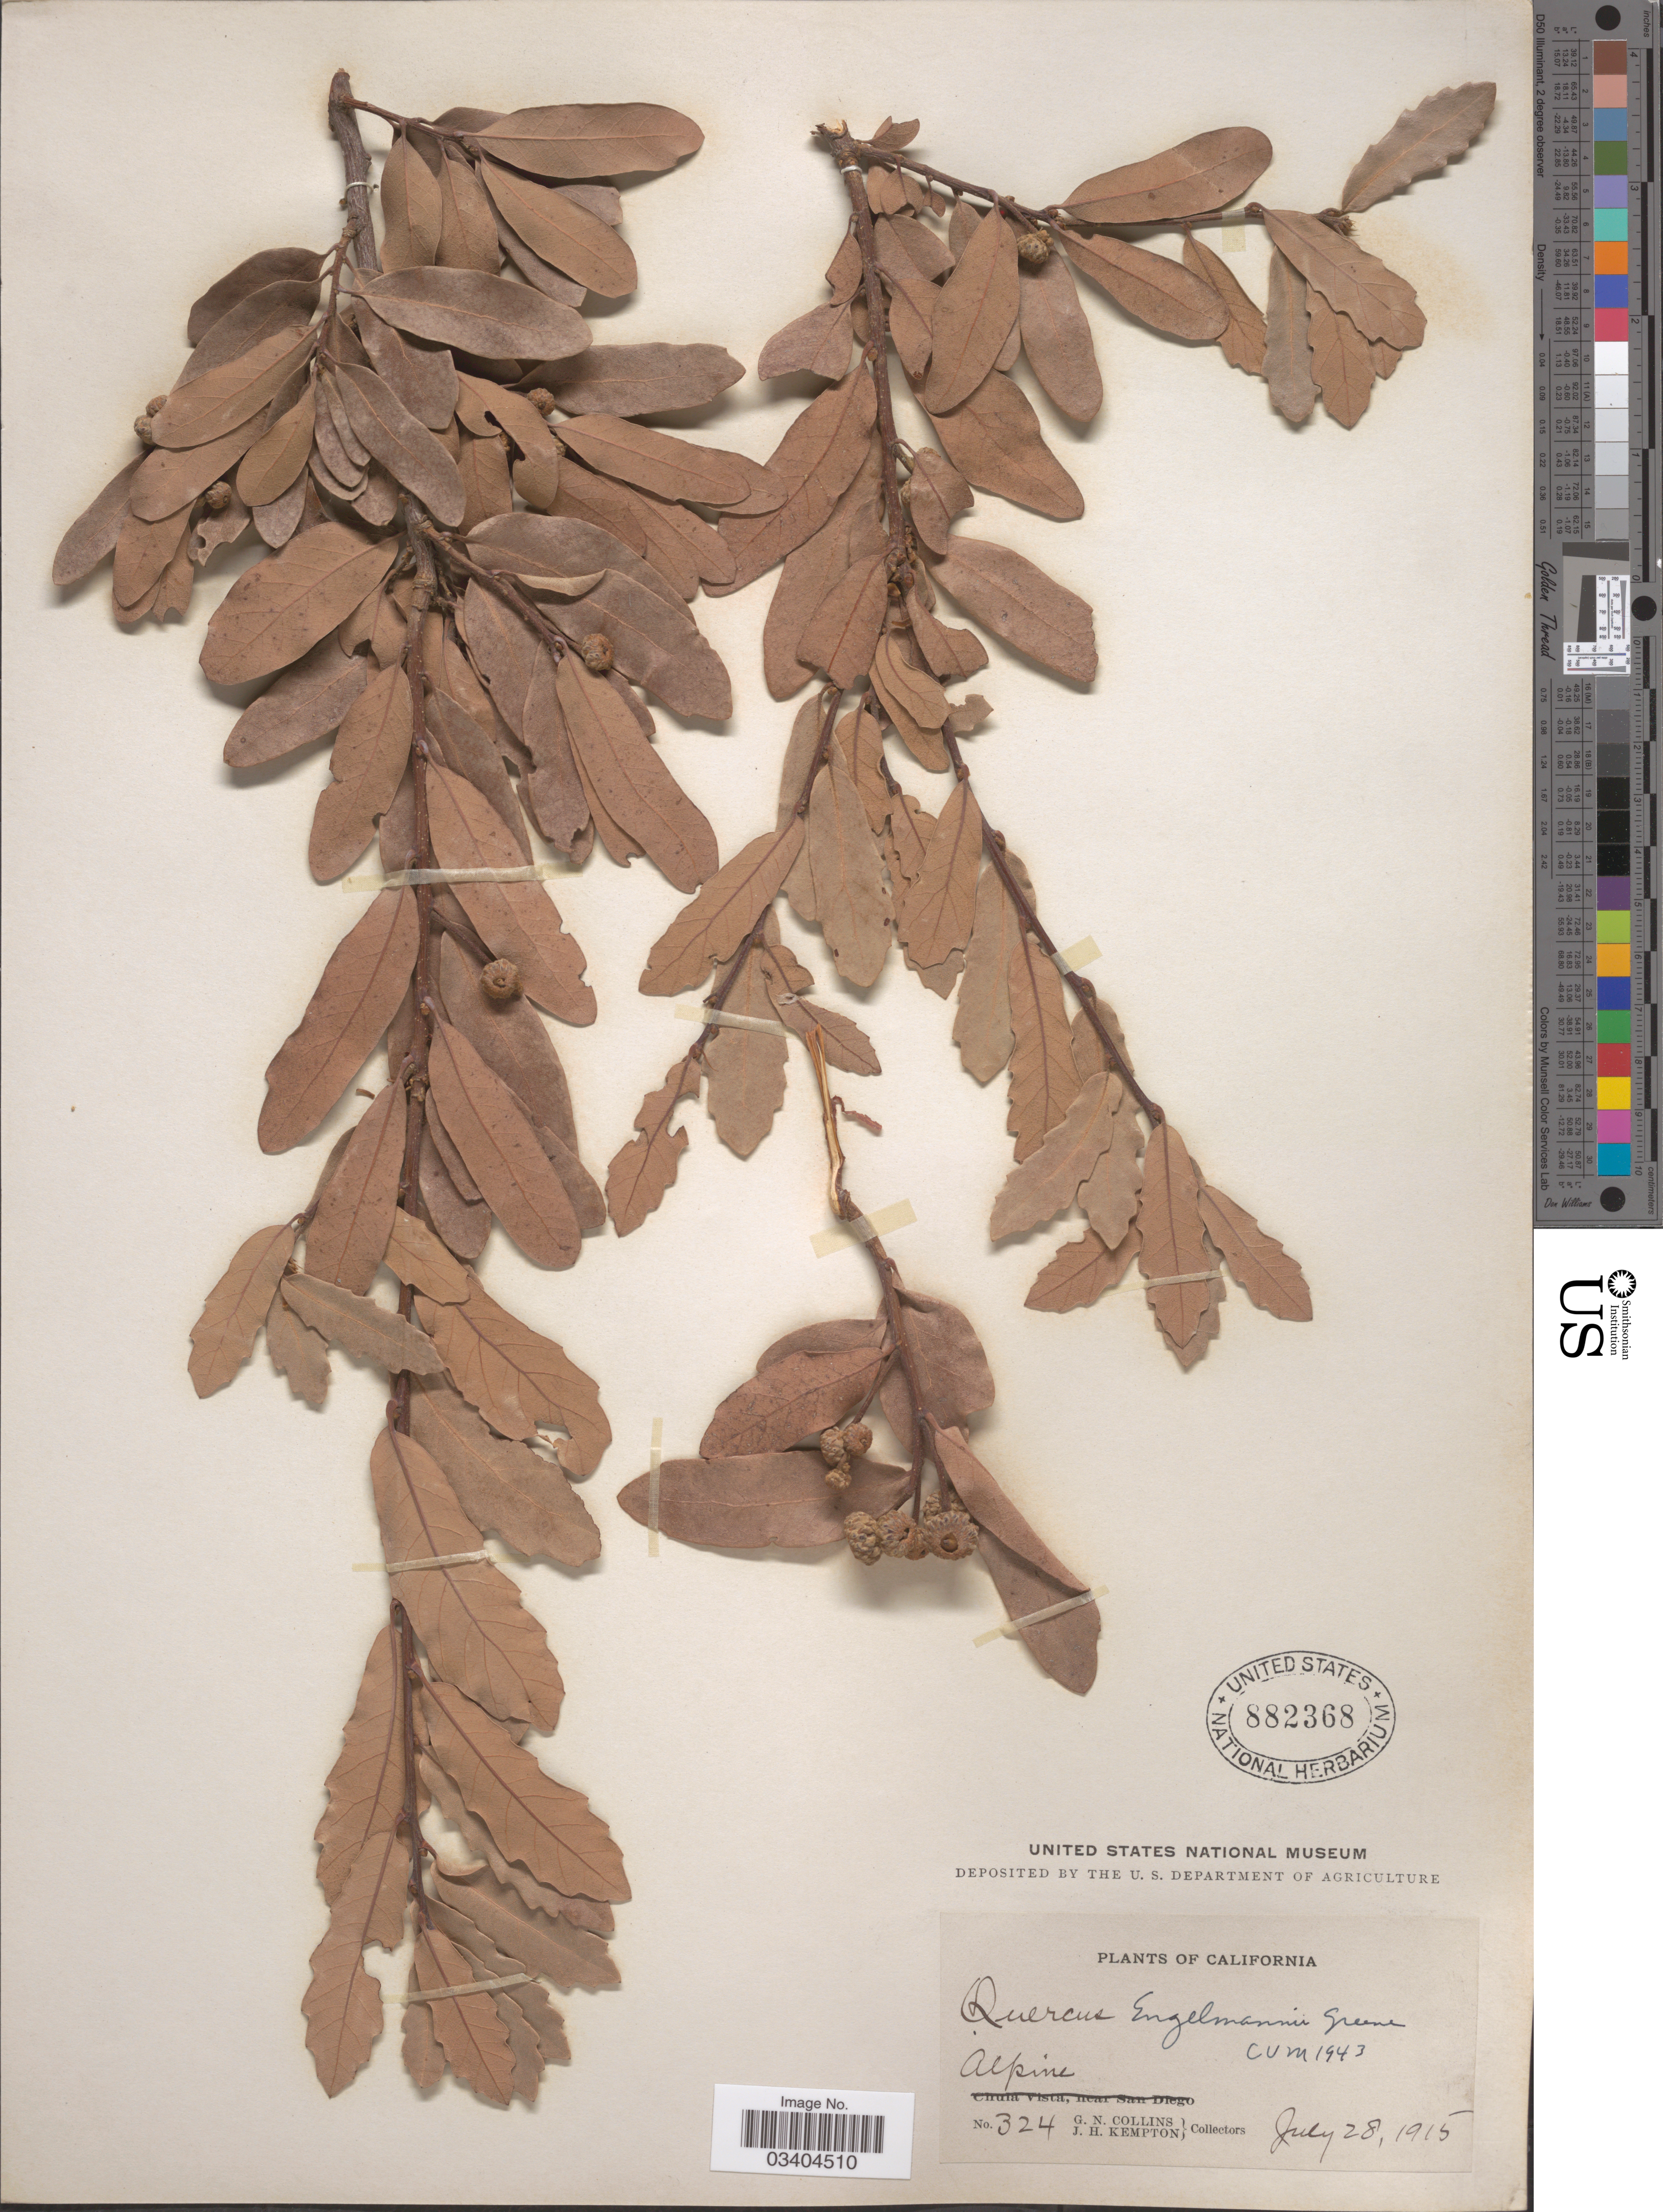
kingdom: Plantae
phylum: Tracheophyta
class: Magnoliopsida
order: Fagales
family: Fagaceae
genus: Quercus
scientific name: Quercus engelmannii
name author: Greene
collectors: G. Collins & J. H. Kempton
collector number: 324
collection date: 1915-07-28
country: United States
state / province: California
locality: Alpine.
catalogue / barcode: US 882368